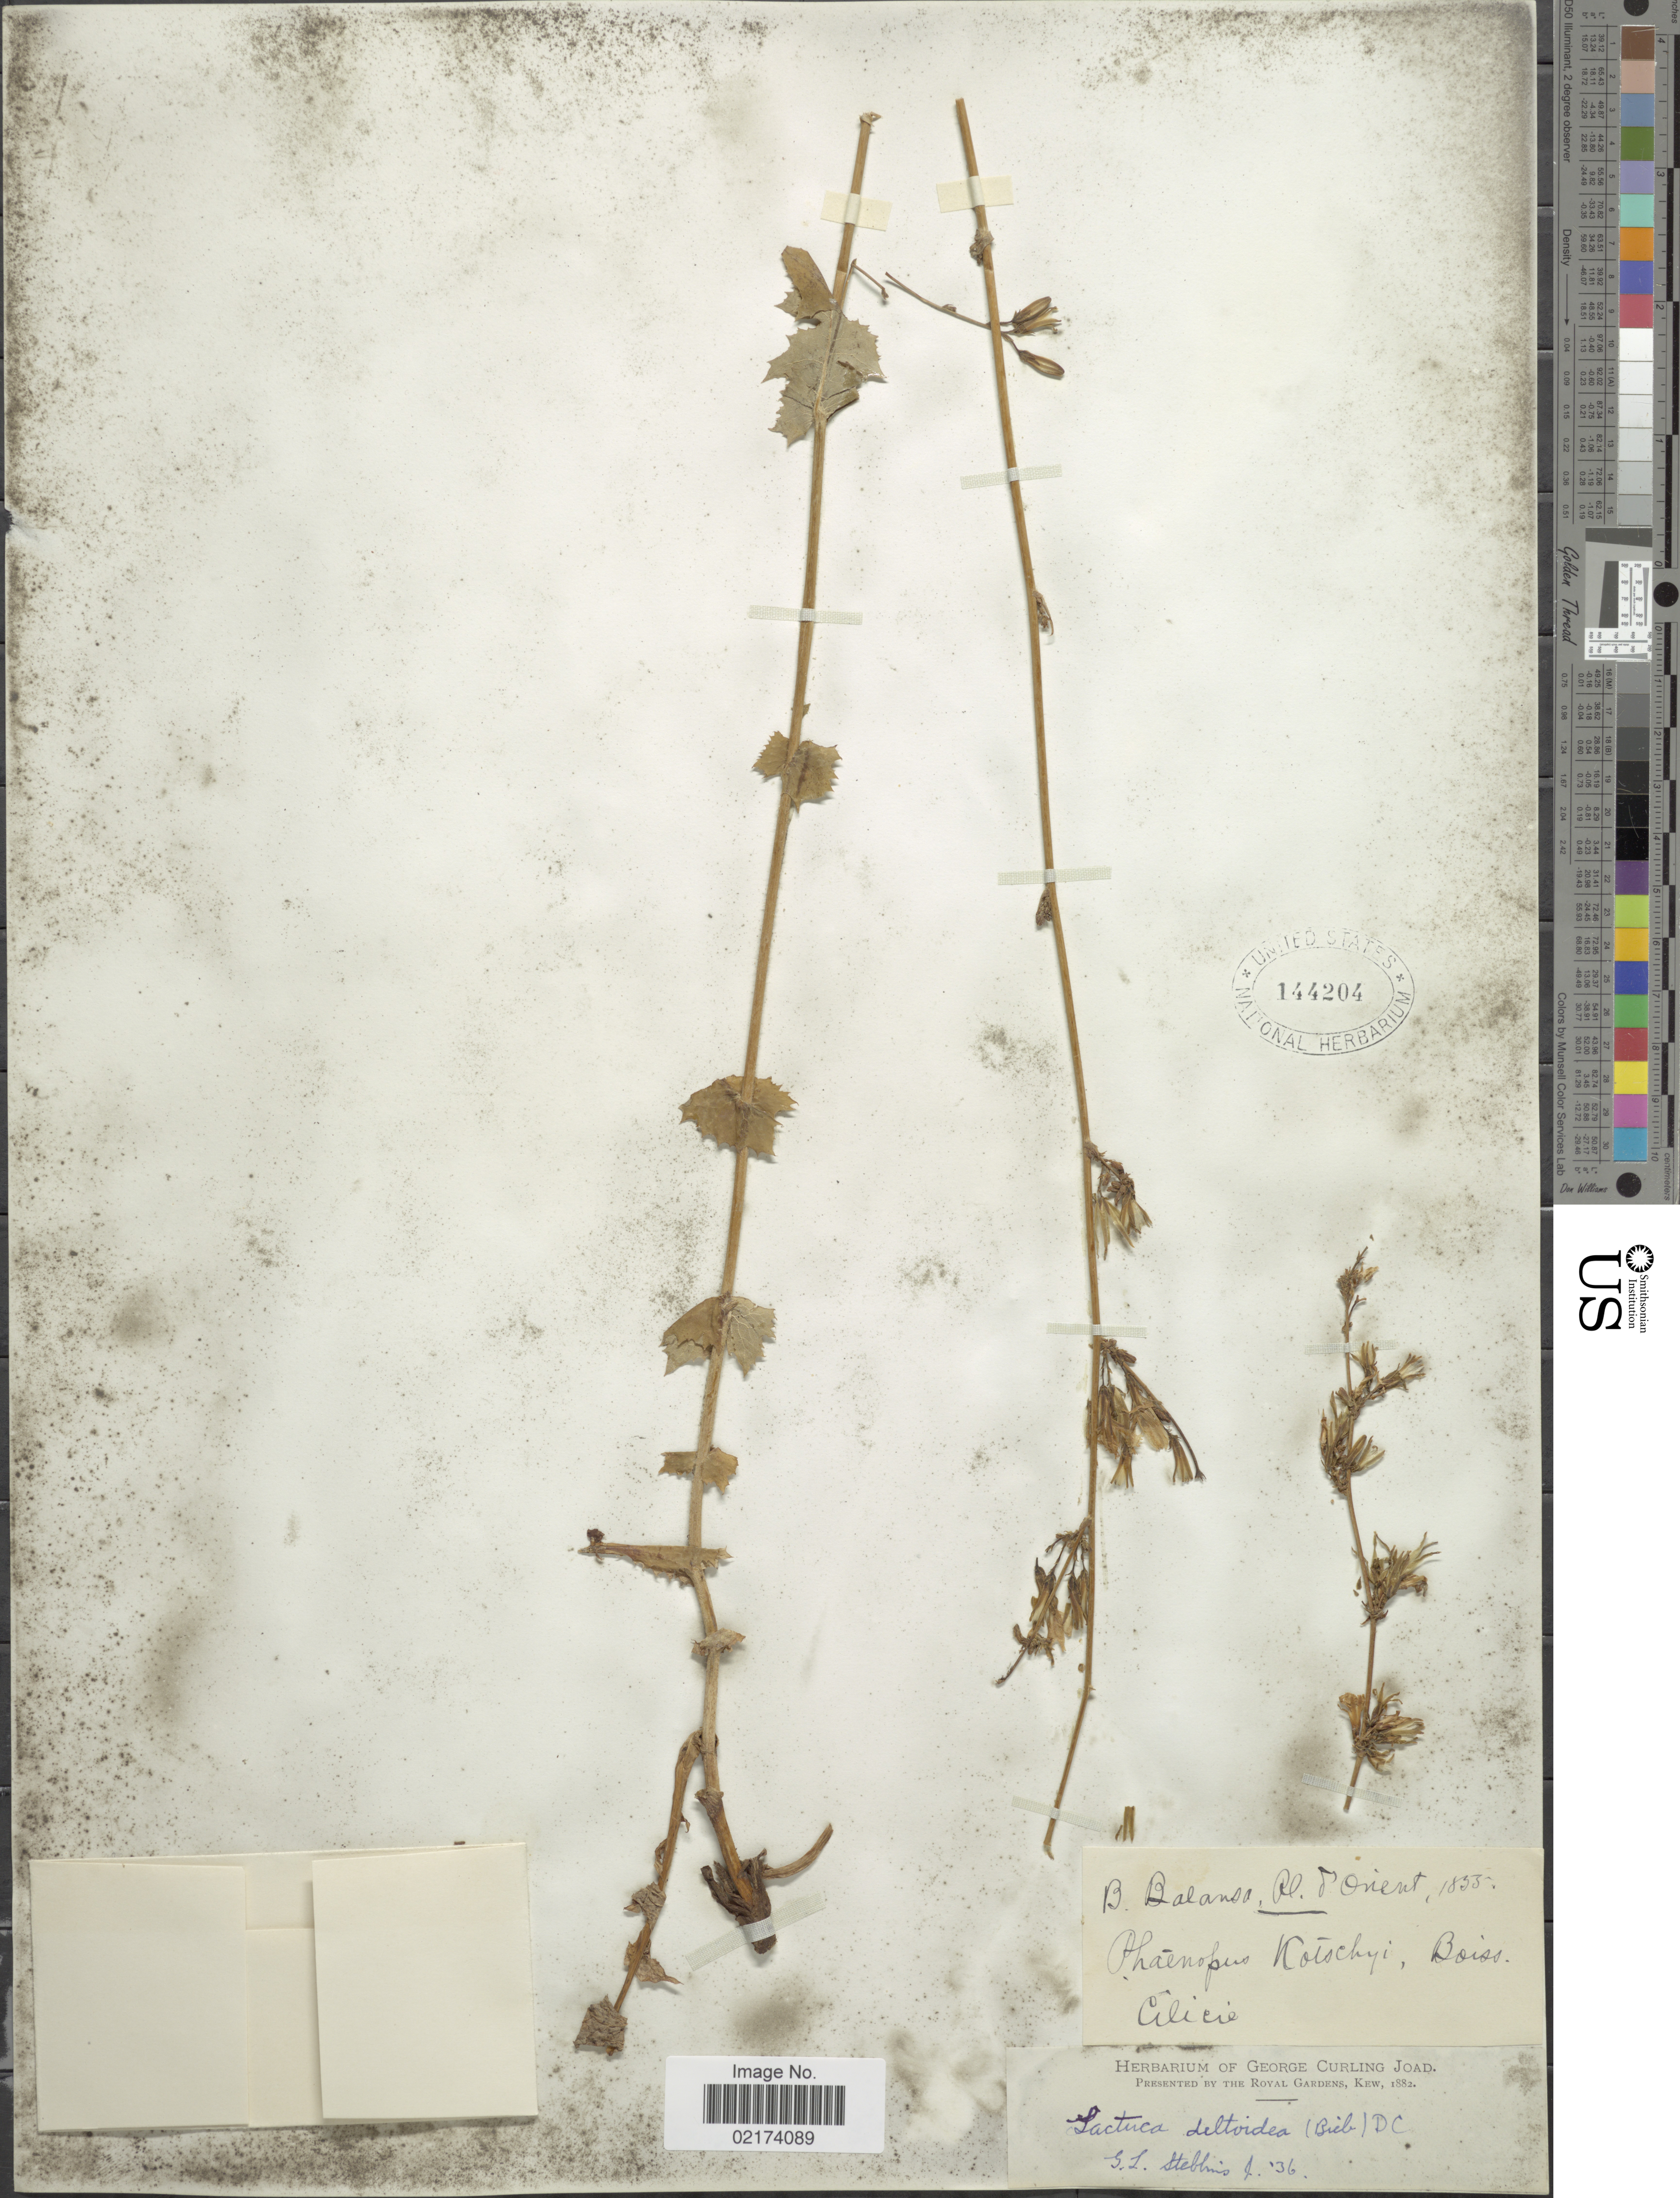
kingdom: Plantae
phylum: Tracheophyta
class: Magnoliopsida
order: Asterales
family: Asteraceae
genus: Lactuca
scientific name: Lactuca deltoidea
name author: (M. Bieb.) C.A. Mey.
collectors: B. Balansa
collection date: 1855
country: Turkey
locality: Orient, Cilicie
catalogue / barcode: US 144204